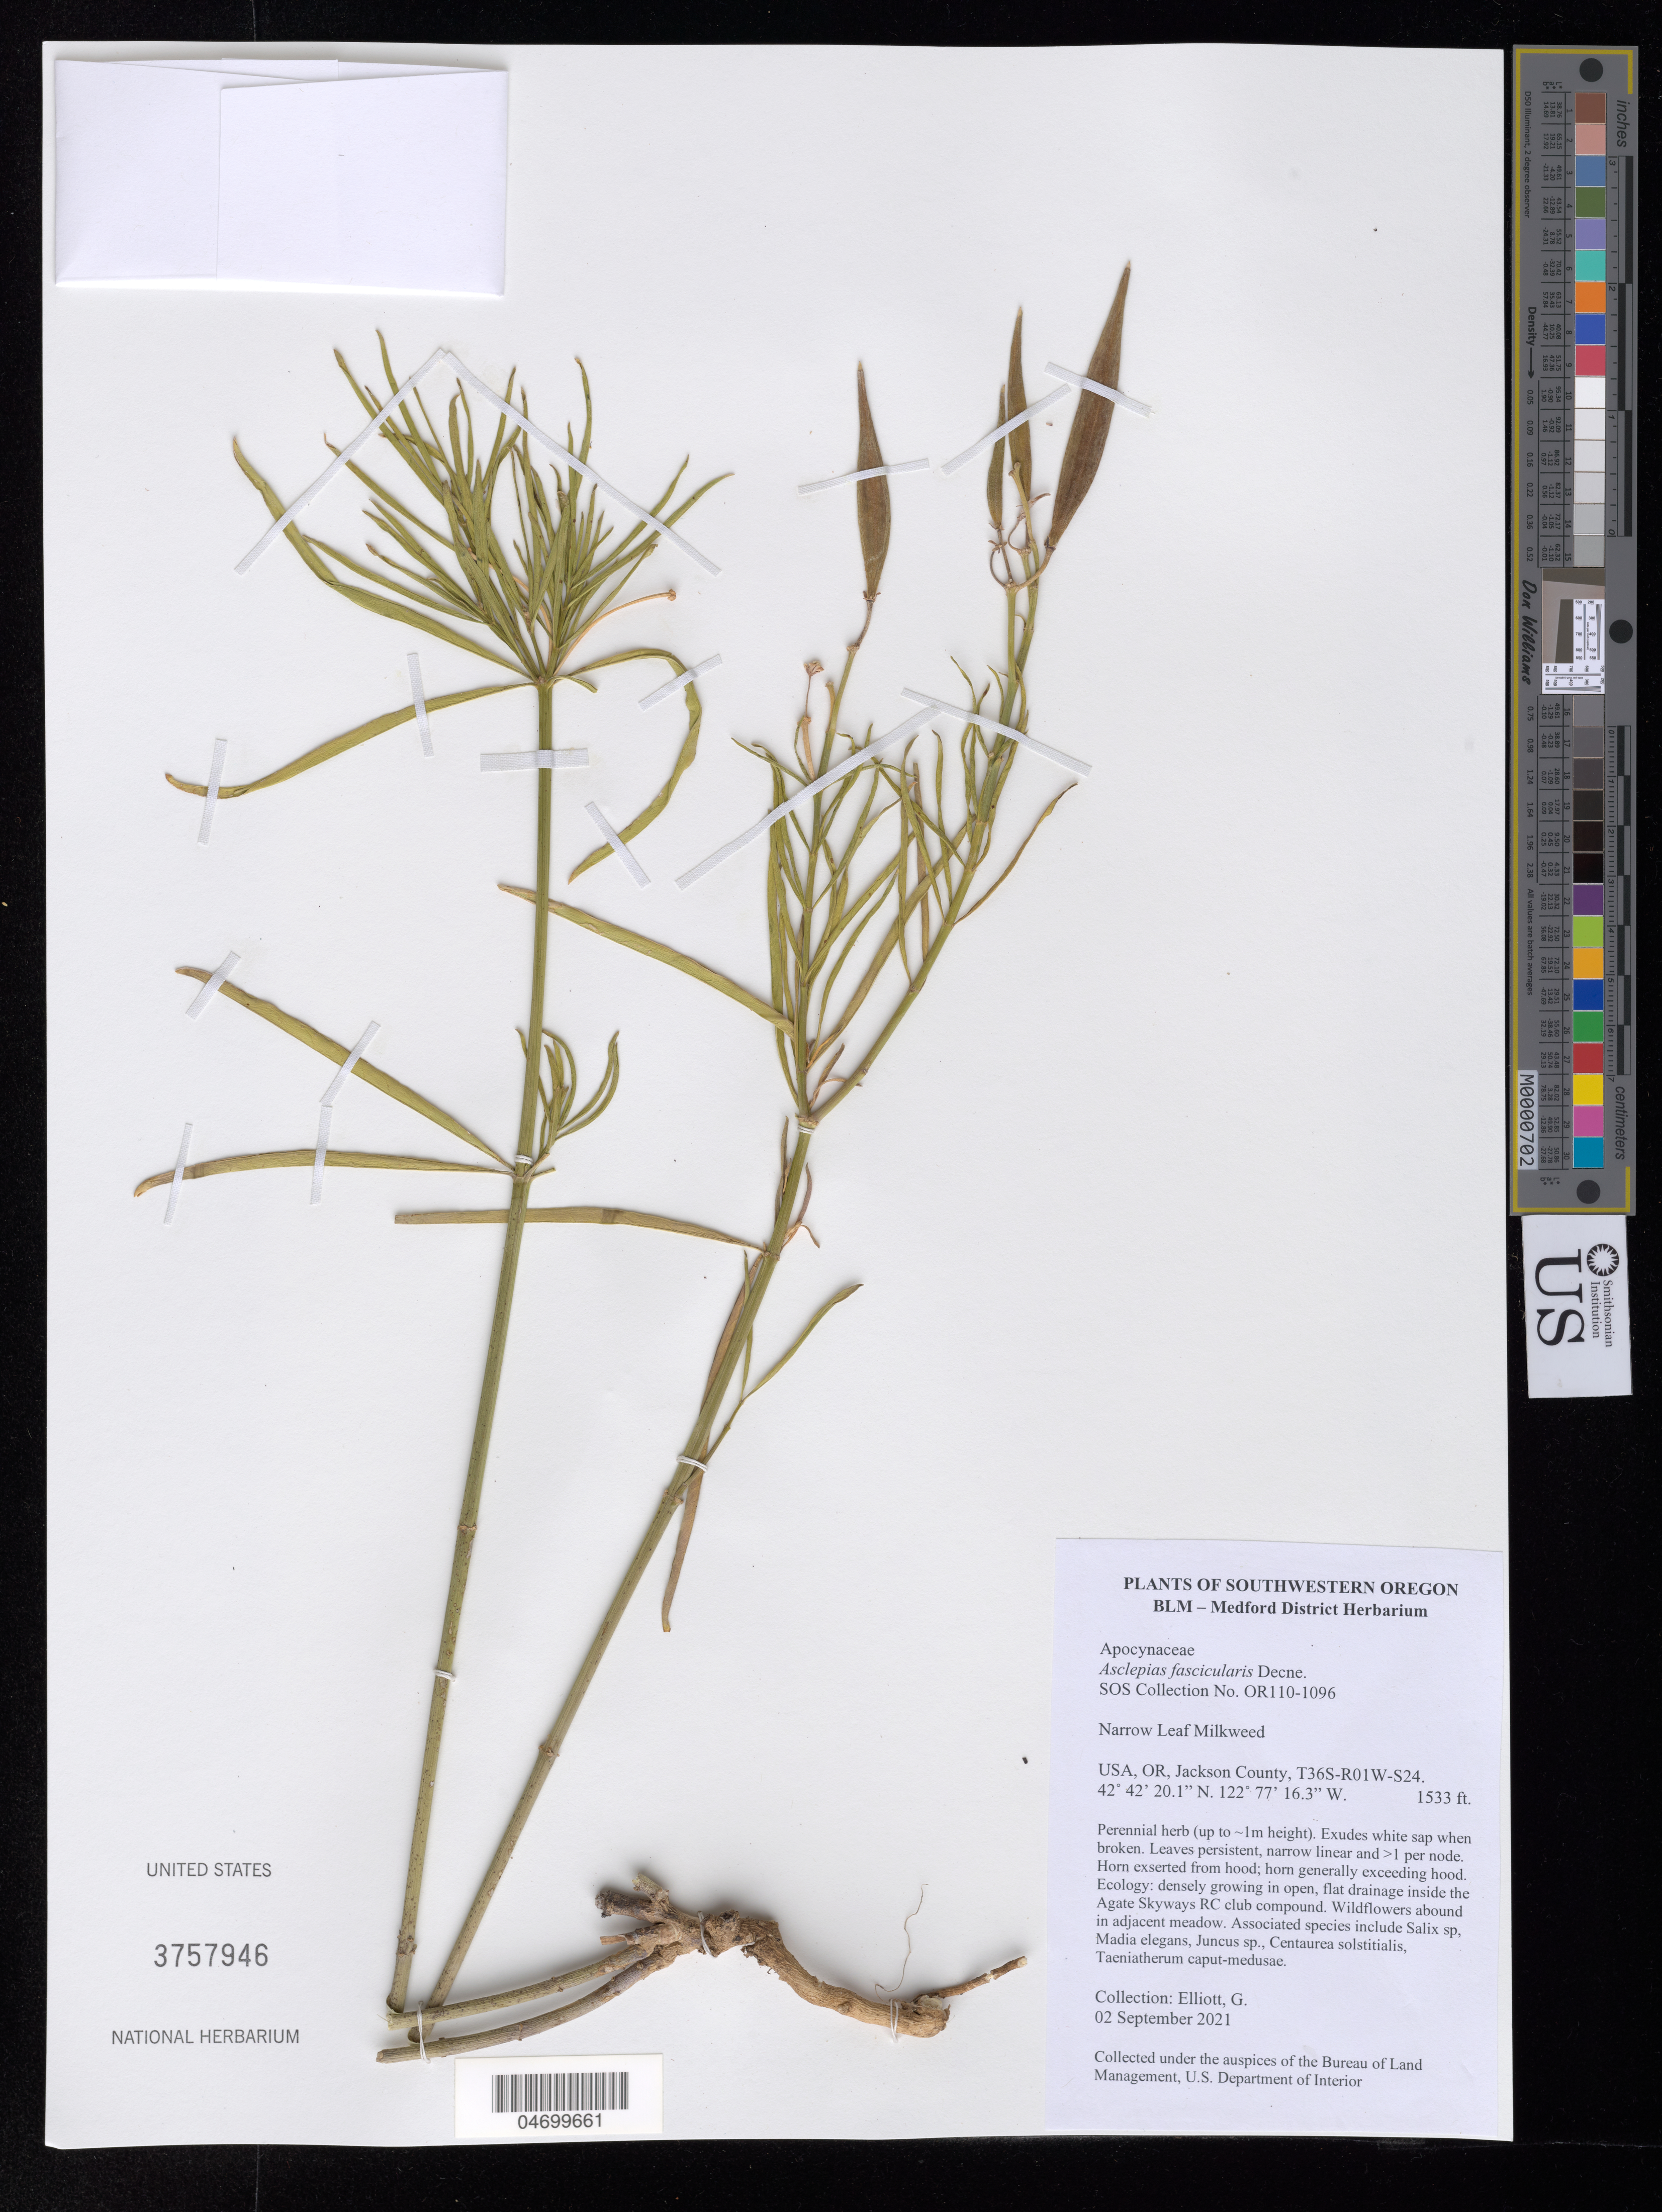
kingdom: Plantae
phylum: Tracheophyta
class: Magnoliopsida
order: Gentianales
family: Apocynaceae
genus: Asclepias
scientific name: Asclepias fascicularis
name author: Decne.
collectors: G. Elliott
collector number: OR110-1096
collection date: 2021-09-02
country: United States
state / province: Oregon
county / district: Jackson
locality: Agate Skyways RC club compound.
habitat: Open, flat drainage, wildflowers abound in adjacent meadow. With Salix sp., Madia elegans, Juncus sp., etc.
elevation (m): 467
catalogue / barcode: US 3757946